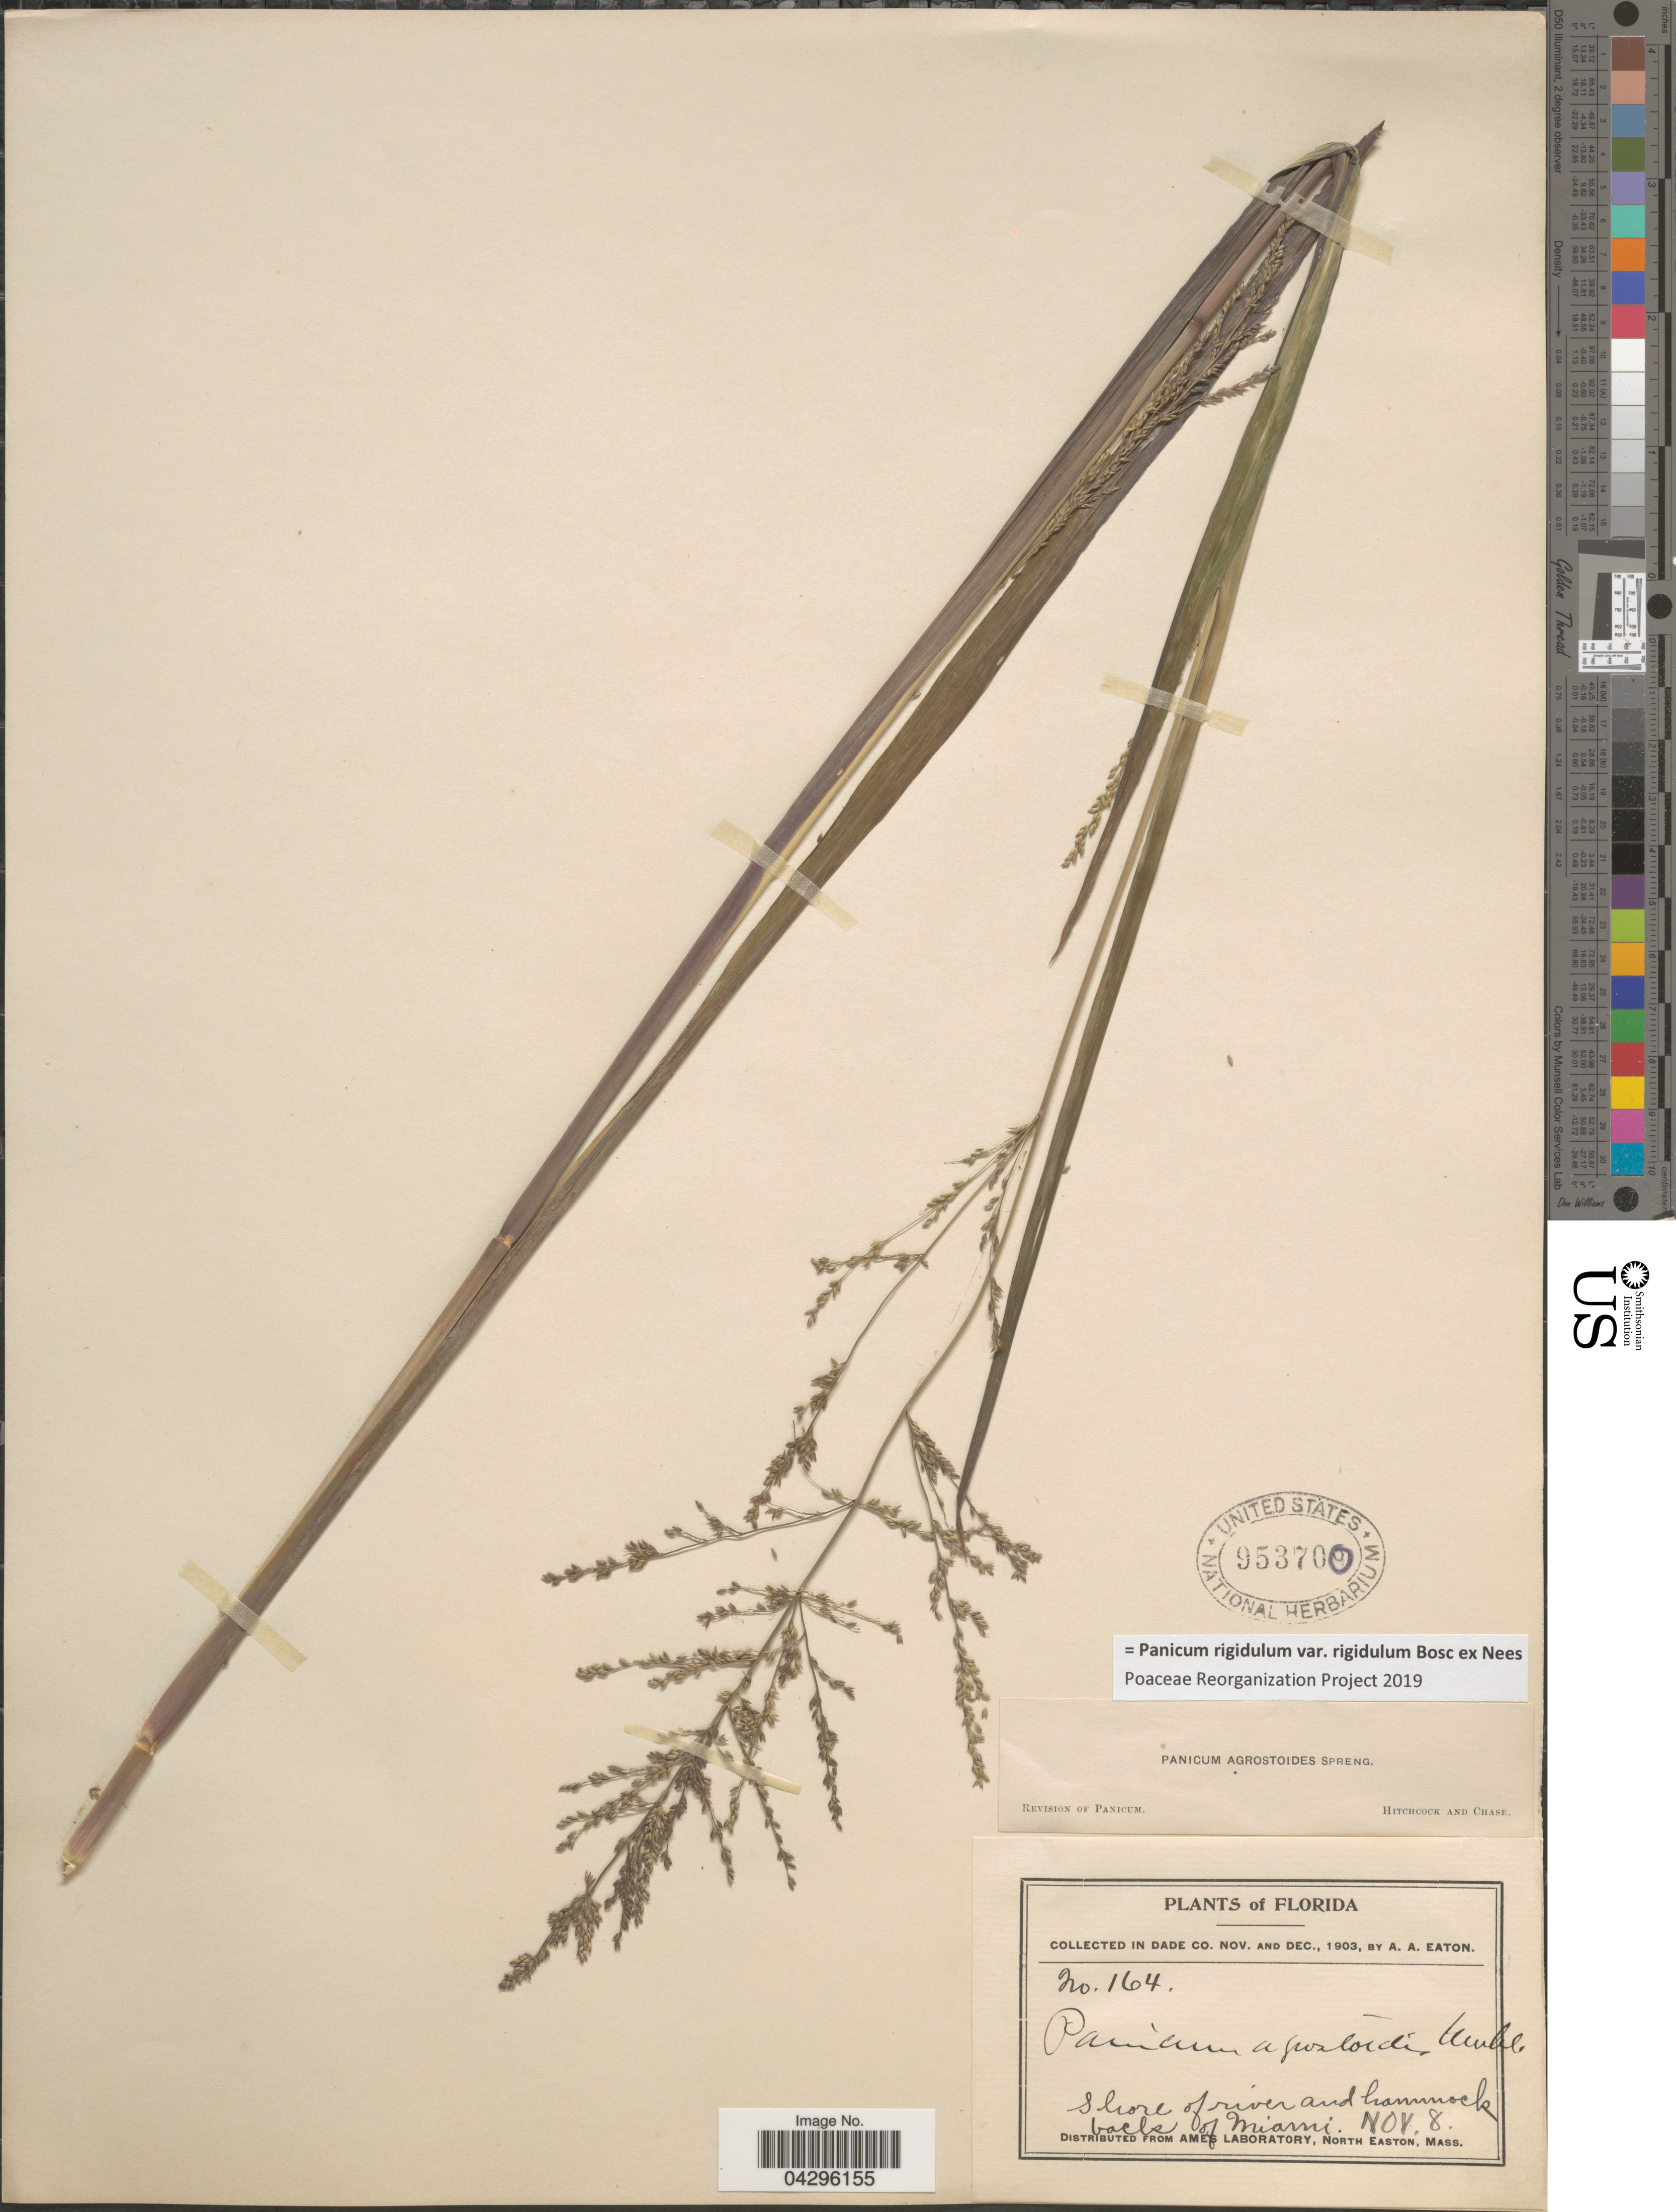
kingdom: Plantae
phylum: Tracheophyta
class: Liliopsida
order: Poales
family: Poaceae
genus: Panicum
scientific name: Panicum rigidulum var. rigidulum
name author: Bosc ex Nees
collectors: A. A. Eaton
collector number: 164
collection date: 1903-11-08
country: United States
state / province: Florida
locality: In Dade Co. Shore of river and hammock back of Miami.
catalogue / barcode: US 953700